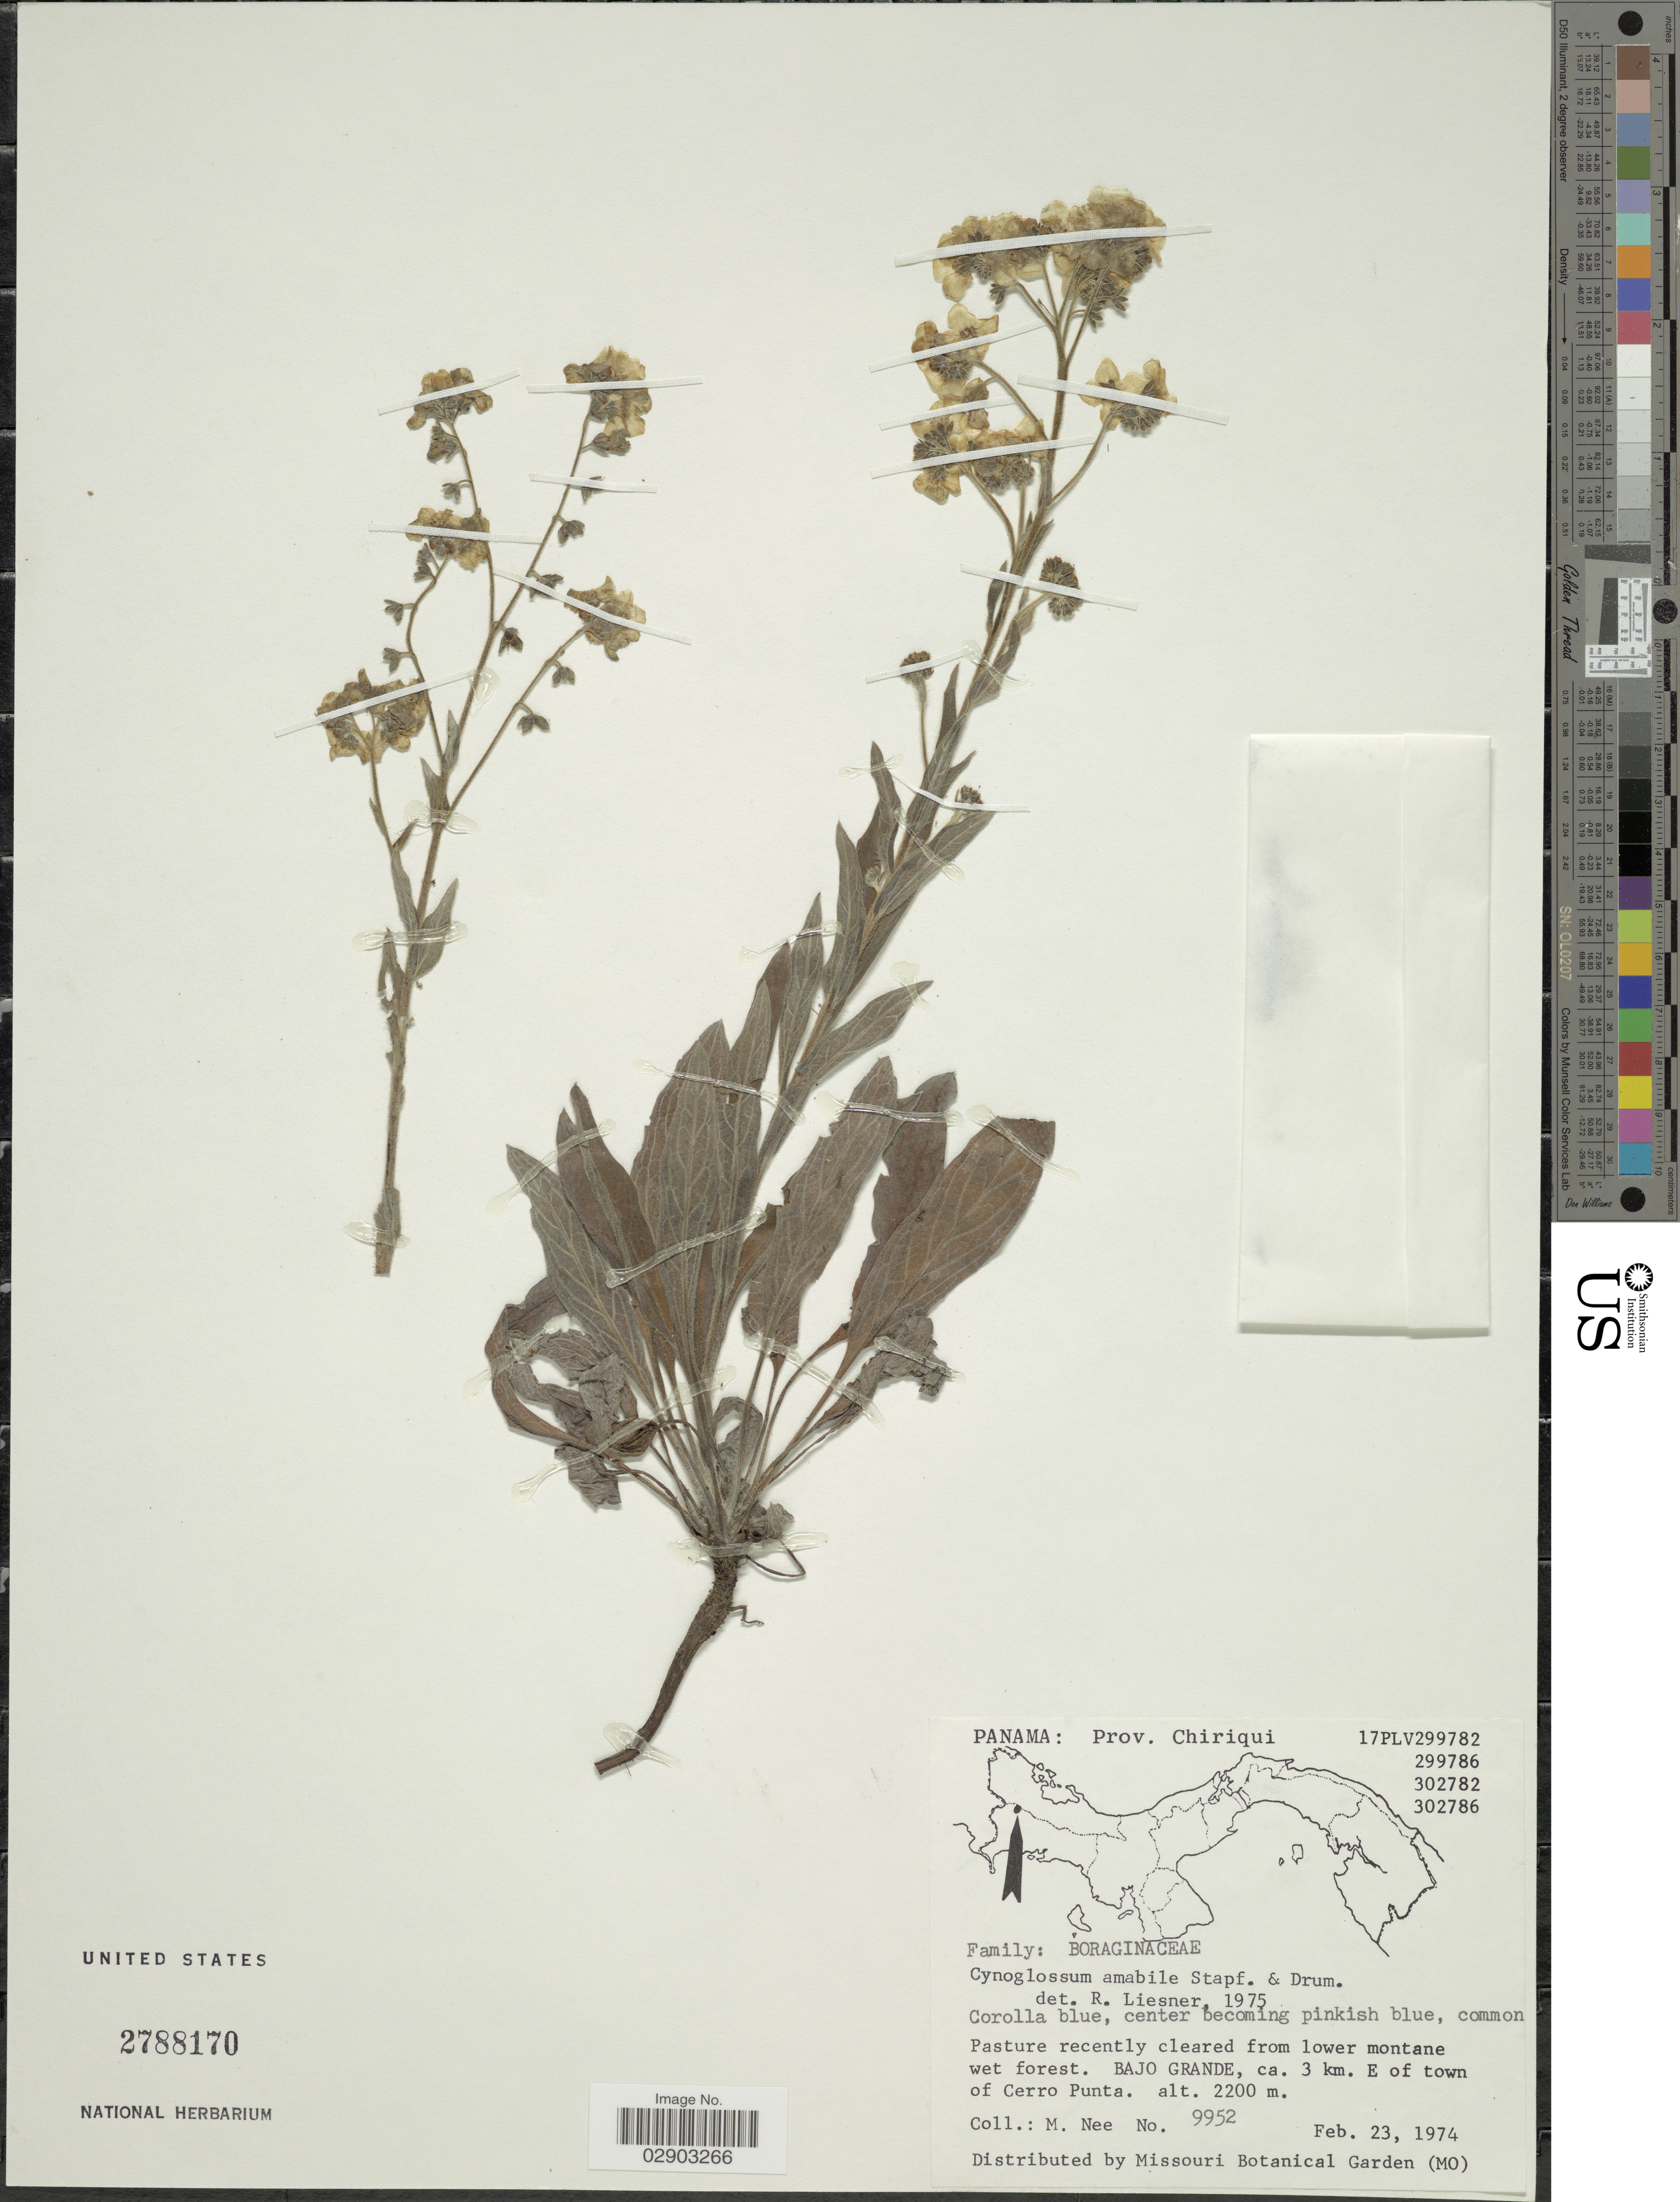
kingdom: Plantae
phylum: Tracheophyta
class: Magnoliopsida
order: Boraginales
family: Boraginaceae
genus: Cynoglossum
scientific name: Cynoglossum amabile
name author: Stapf & J.R. Drumm.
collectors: M. Nee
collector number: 9952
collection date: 1974-02-23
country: Panama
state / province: Chiriqui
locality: Bajo Grande, ca. 3 km. E of town of Cerro Punta.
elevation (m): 2200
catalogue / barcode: US 2788170